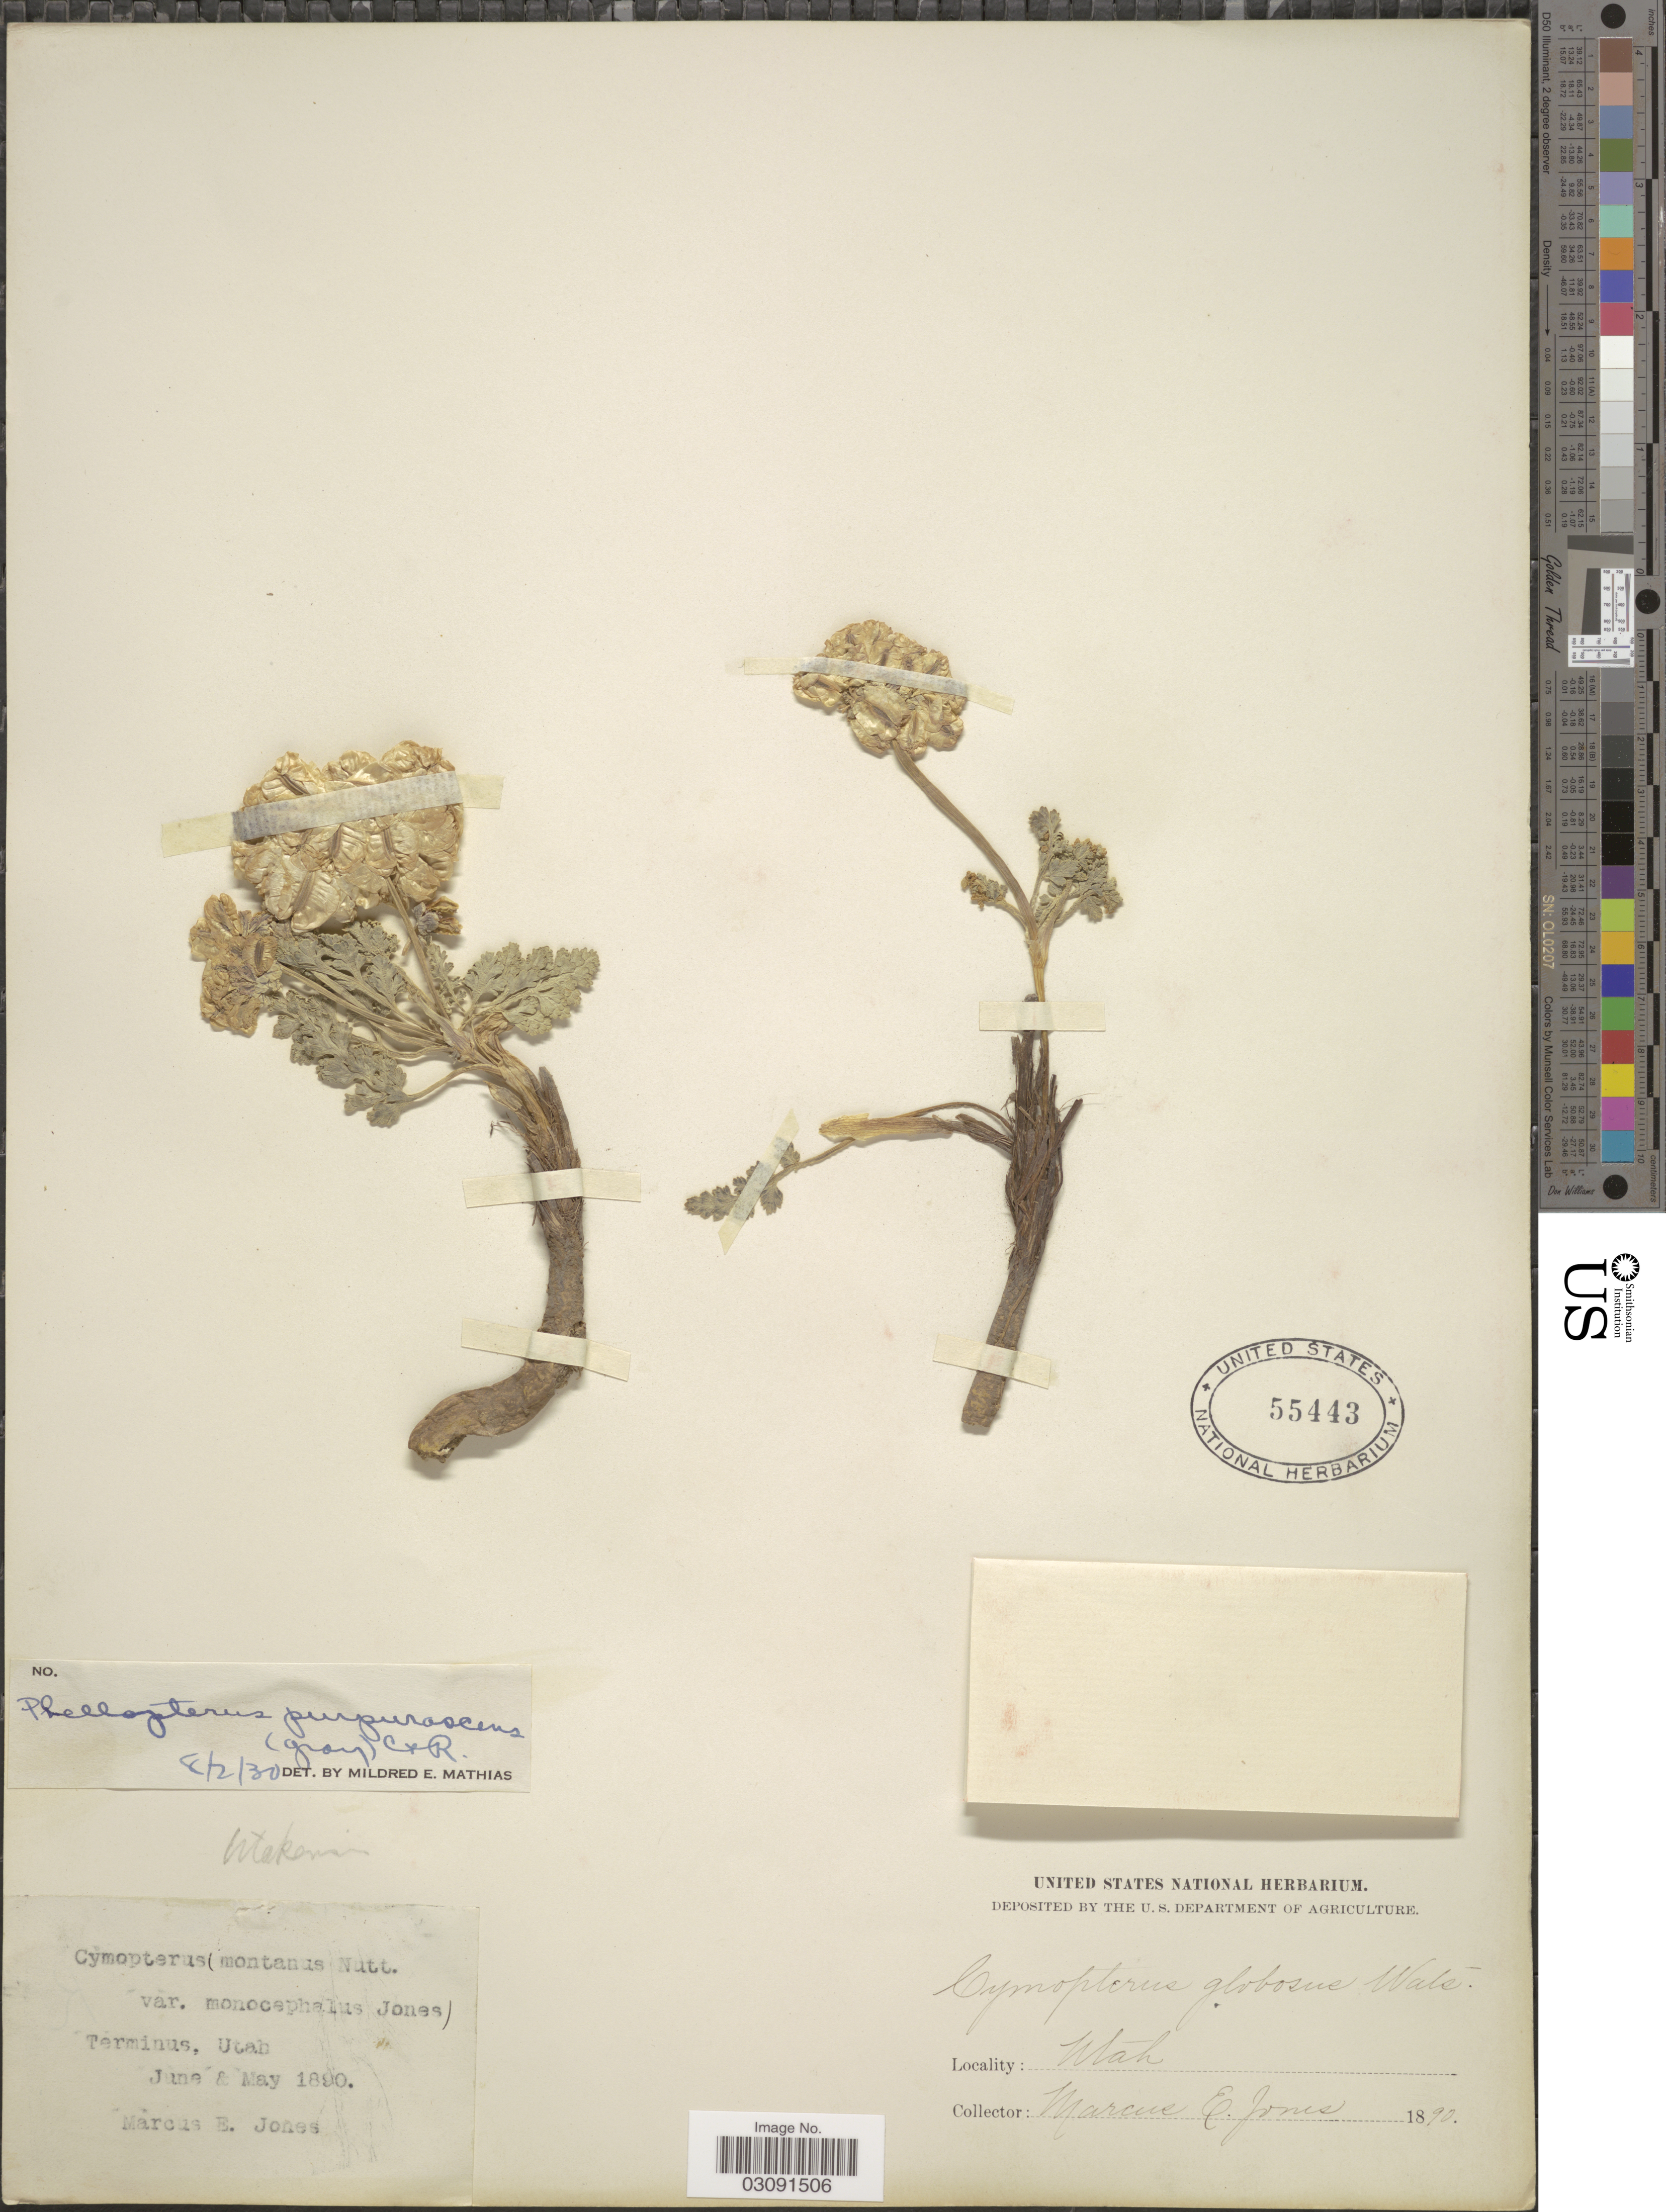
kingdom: Plantae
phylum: Tracheophyta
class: Magnoliopsida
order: Apiales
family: Apiaceae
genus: Cymopterus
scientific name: Cymopterus purpurascens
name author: (A. Gray) M.E. Jones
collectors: M. E. Jones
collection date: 1890-05/1890-06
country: United States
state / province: Utah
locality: Terminus, Utah.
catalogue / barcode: US 55443